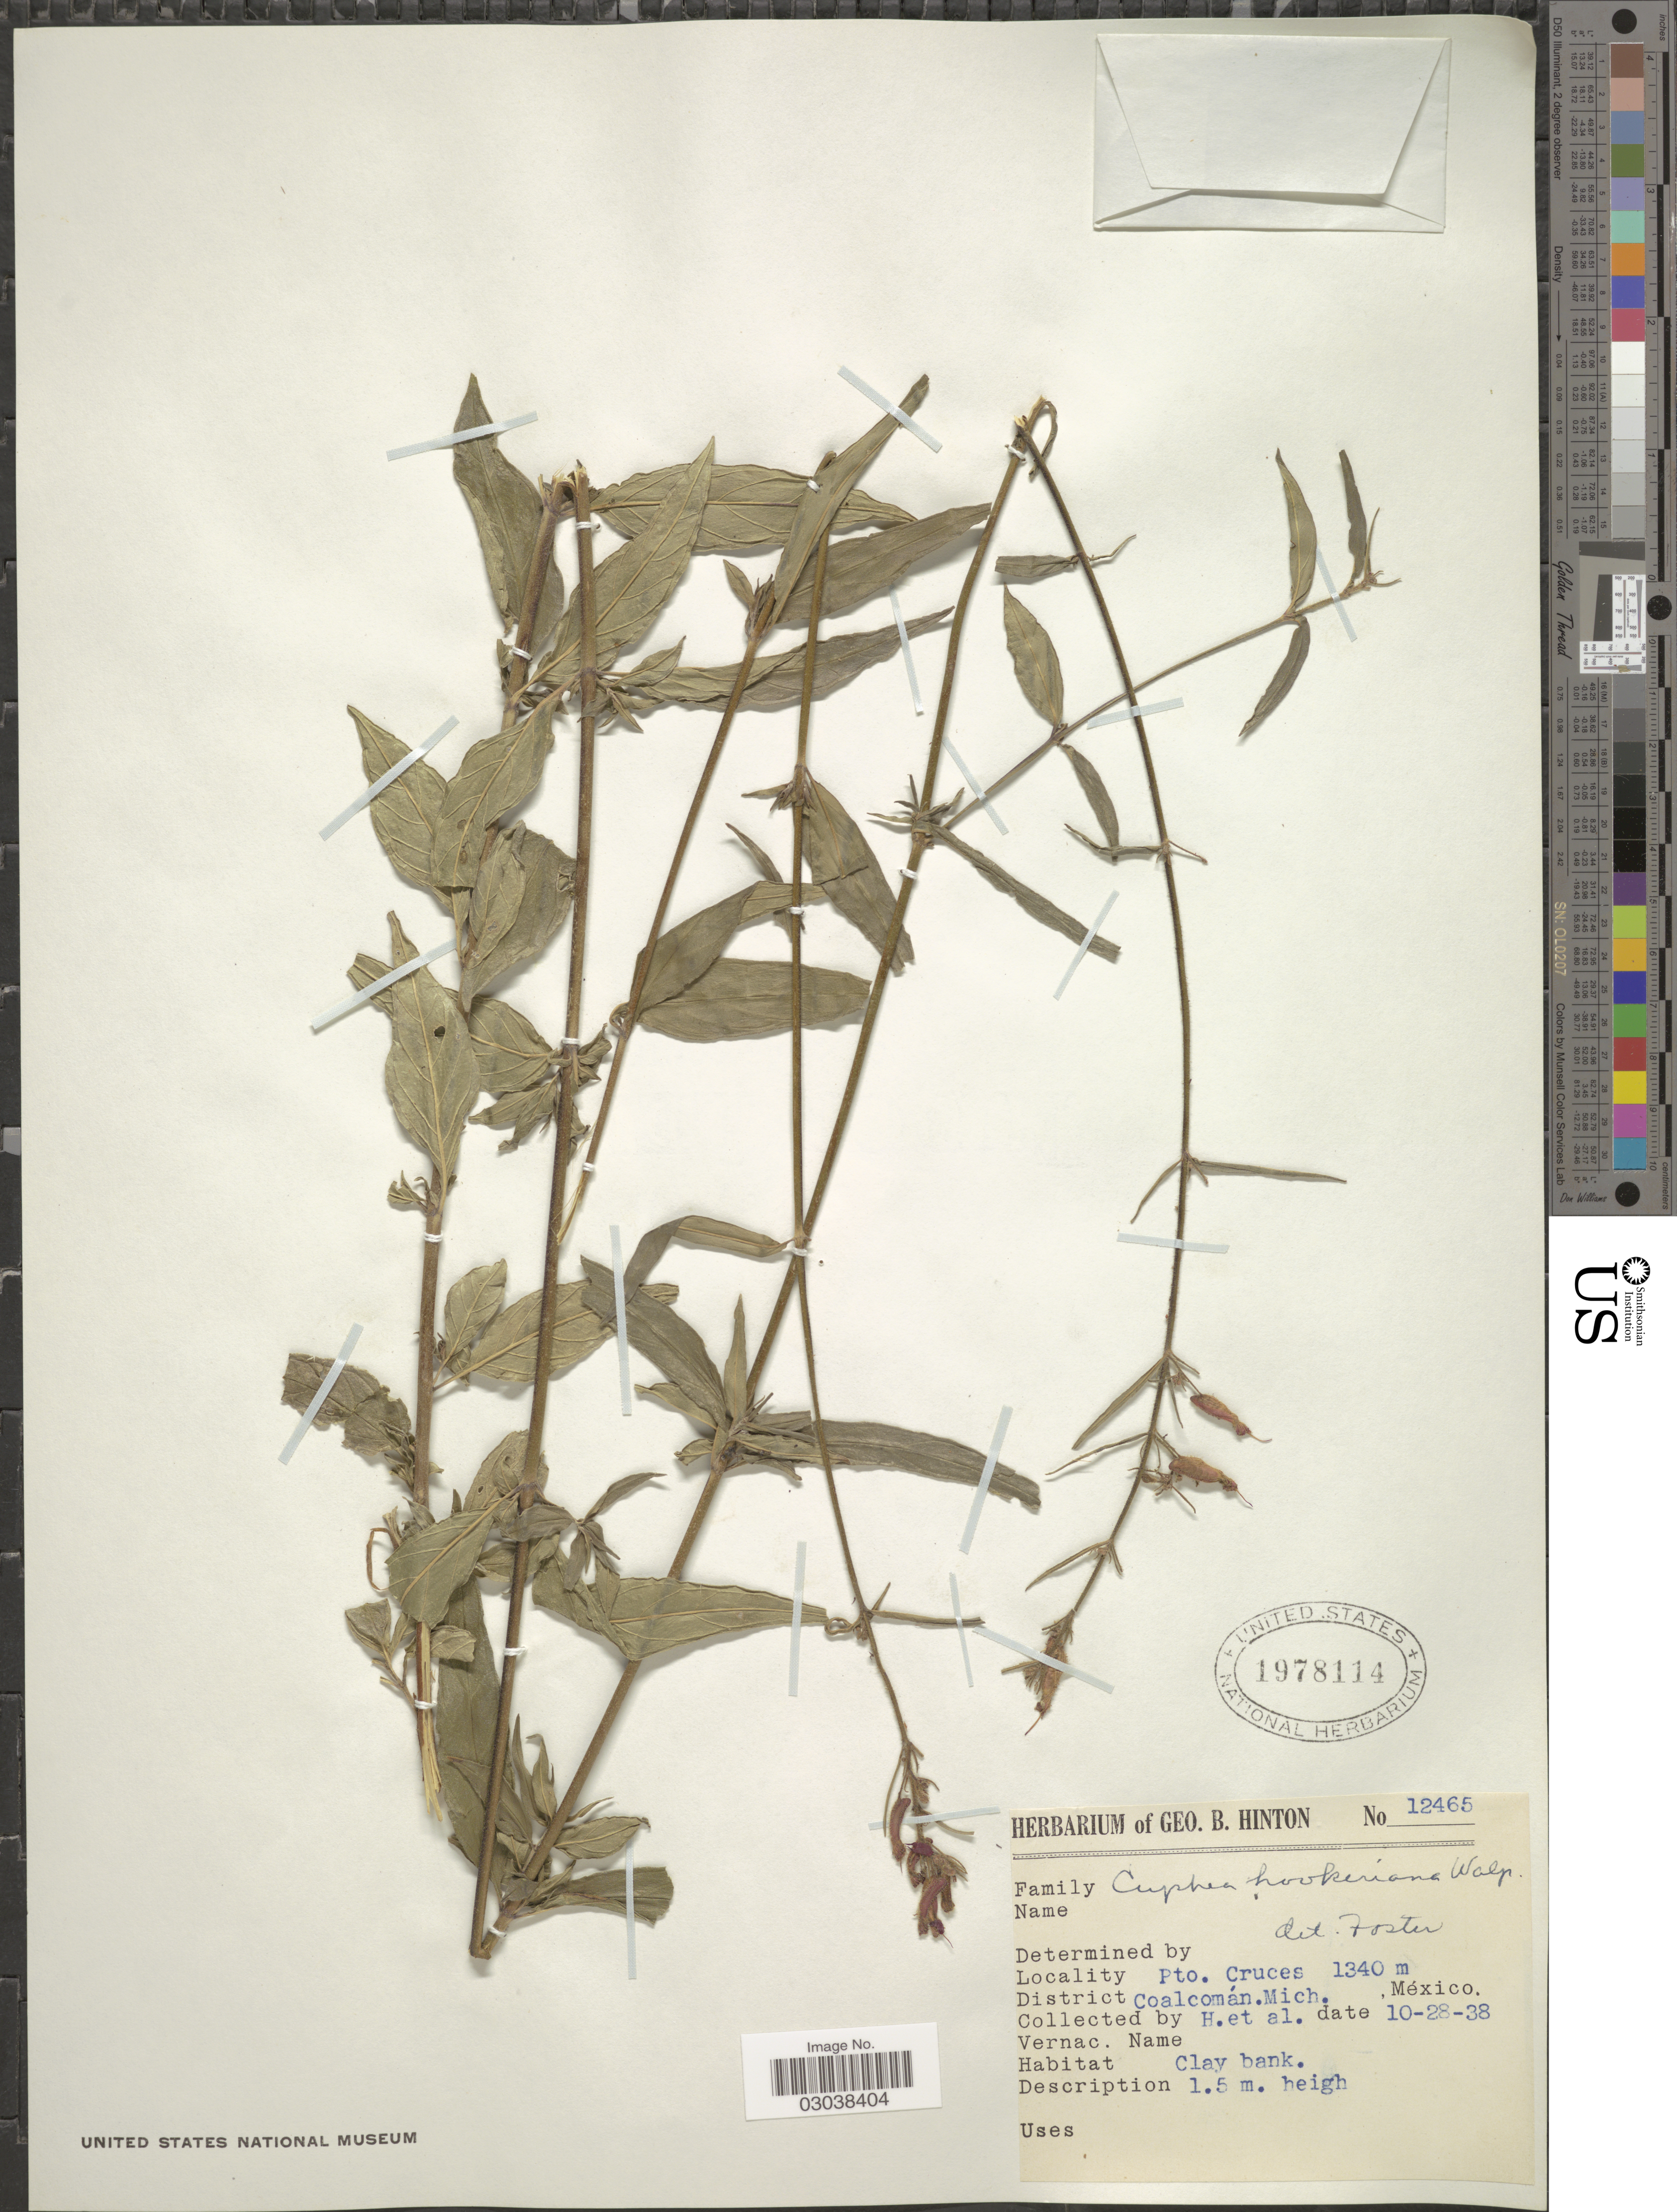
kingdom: Plantae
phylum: Tracheophyta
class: Magnoliopsida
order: Myrtales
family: Lythraceae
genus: Cuphea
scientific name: Cuphea hookeriana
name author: Walp.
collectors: G. B. Hinton & et al.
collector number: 12465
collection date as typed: Transcribed d/m/y: 28/10/38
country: Mexico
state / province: Michoacán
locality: Pto. Cruces. District Coalcomán, Mich.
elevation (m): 1340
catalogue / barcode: US 1978114